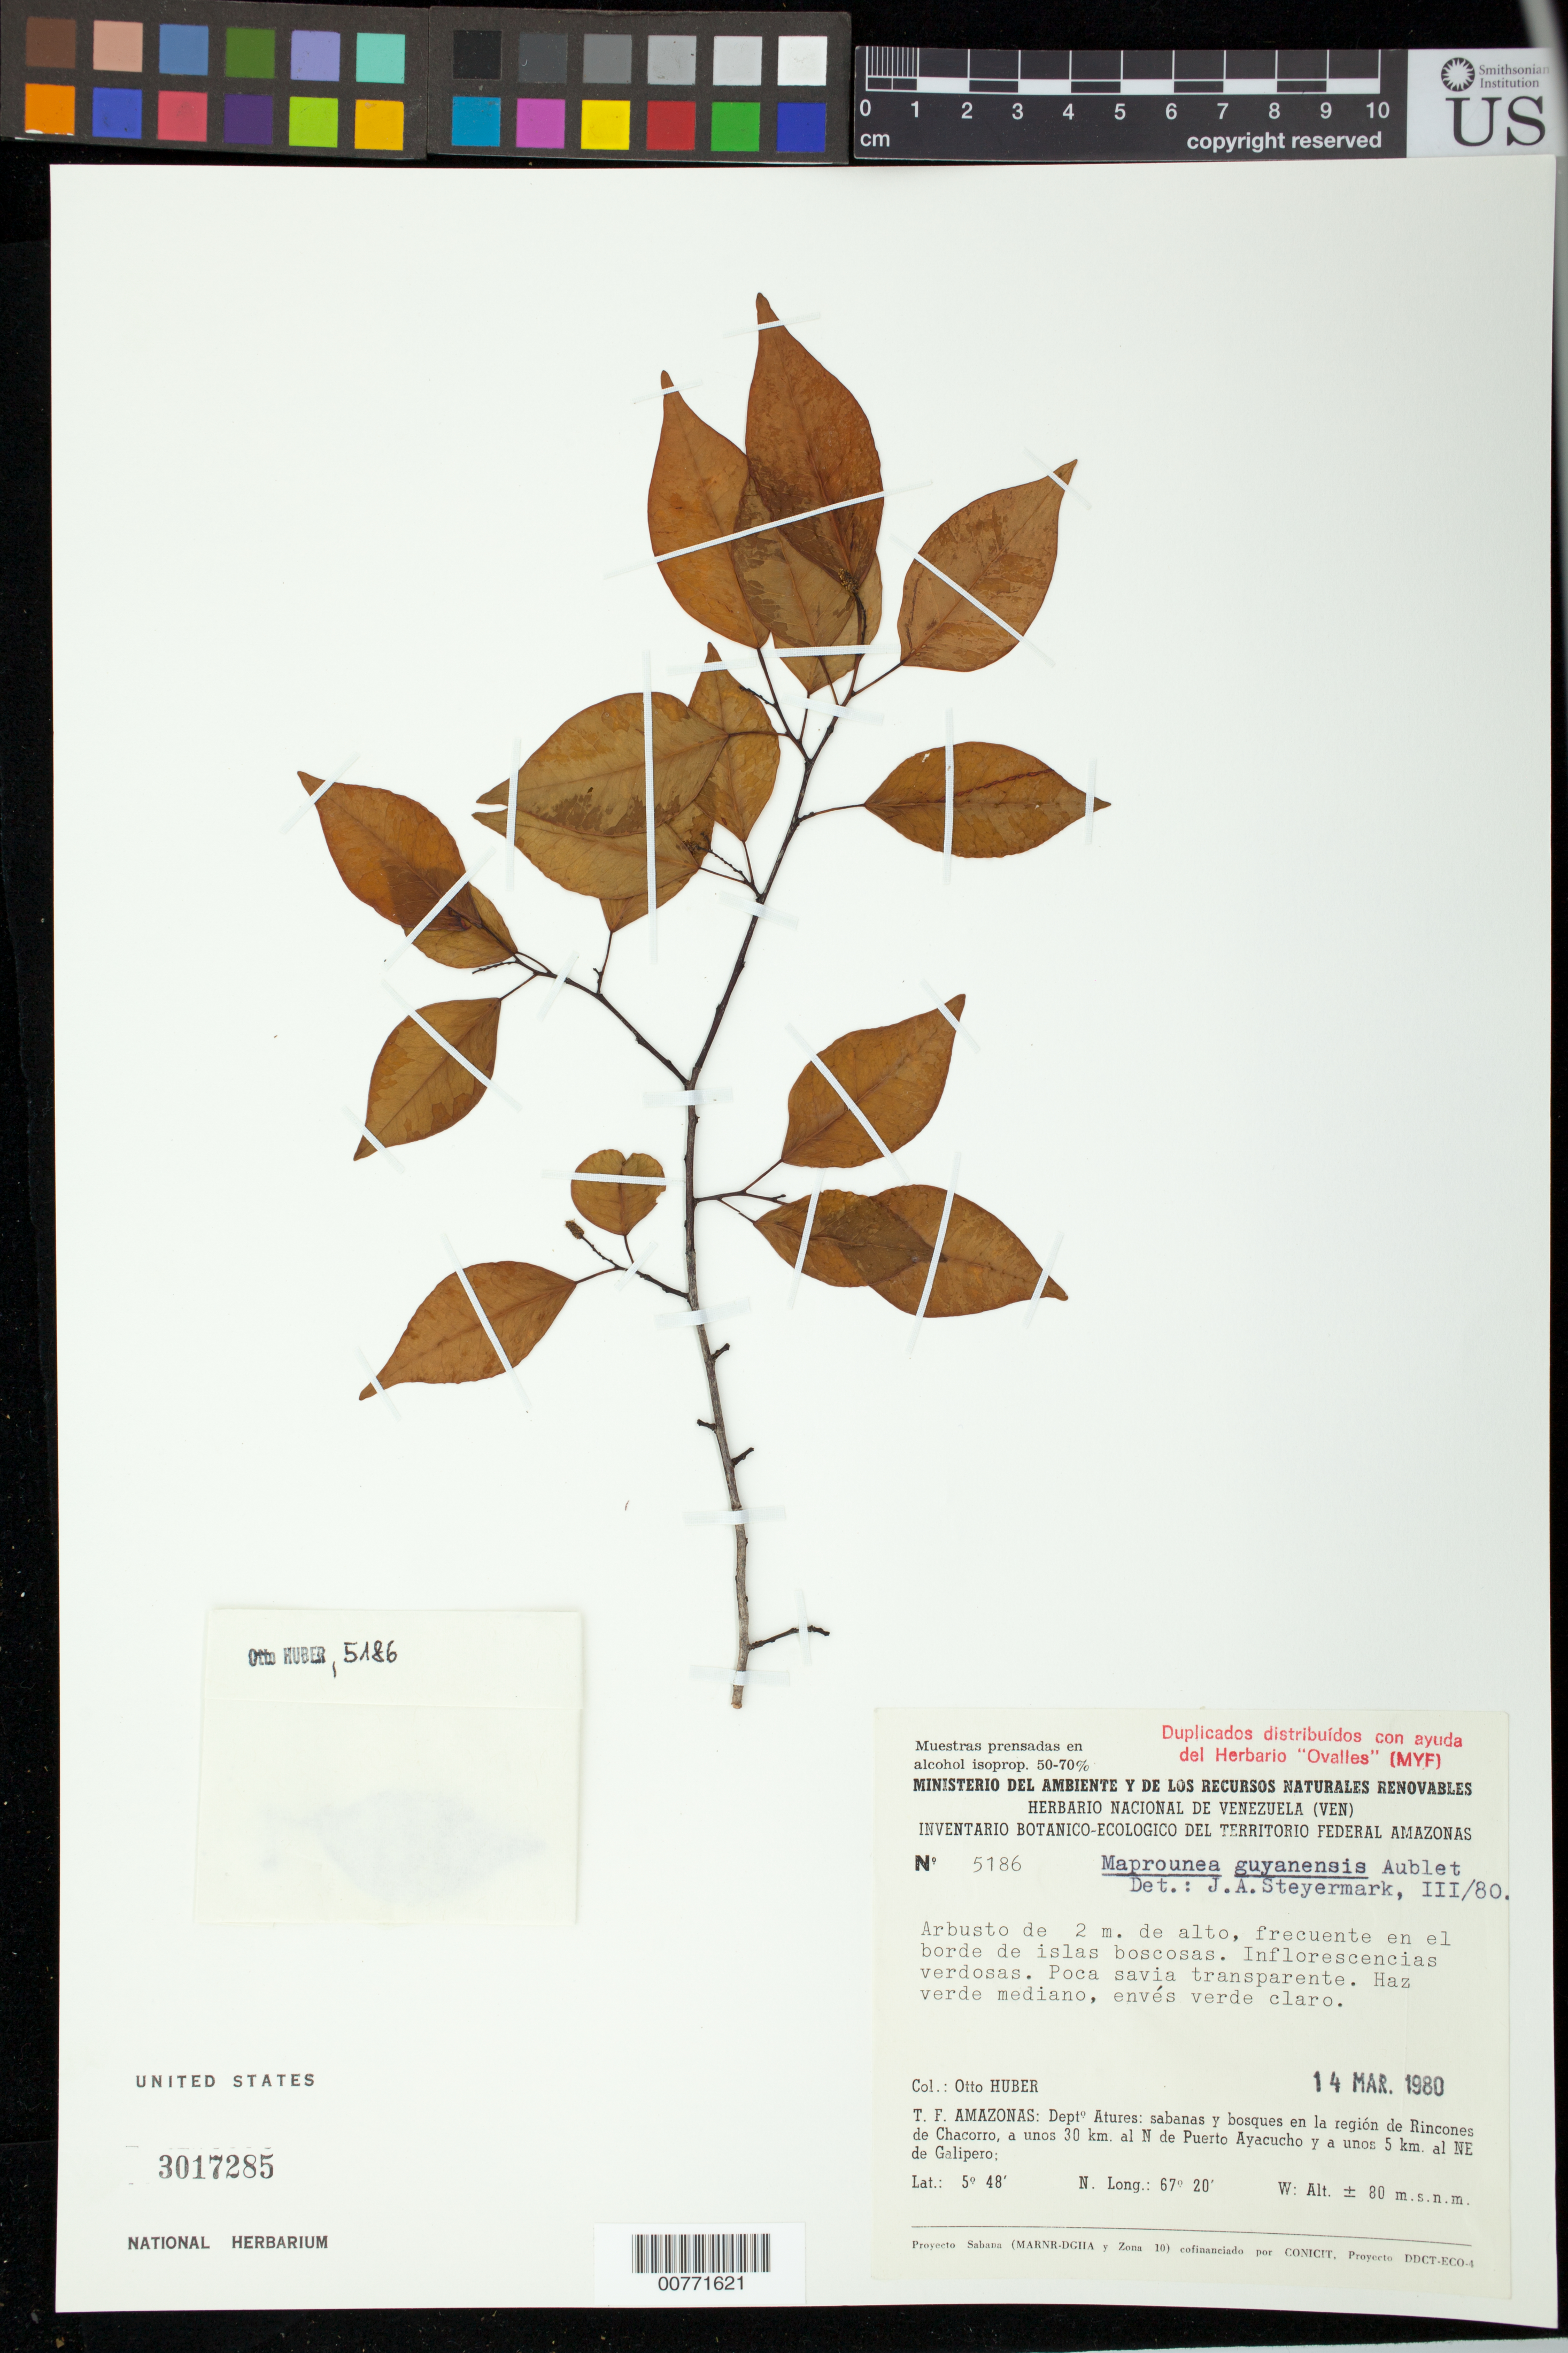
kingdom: Plantae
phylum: Tracheophyta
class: Magnoliopsida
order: Malpighiales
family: Euphorbiaceae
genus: Maprounea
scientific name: Maprounea guianensis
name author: Aubl.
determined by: Steyermark, Julian A., (VEN)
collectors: O. Huber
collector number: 5186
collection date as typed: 14-Mar-80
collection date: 1980-03-14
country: Venezuela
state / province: Amazonas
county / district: Atures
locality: Rincones de Chacorro, 30 km N de Puerto Ayacucho, 5 km NE Galipero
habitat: Borde de islas boscosas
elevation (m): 80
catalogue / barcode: US 3017285